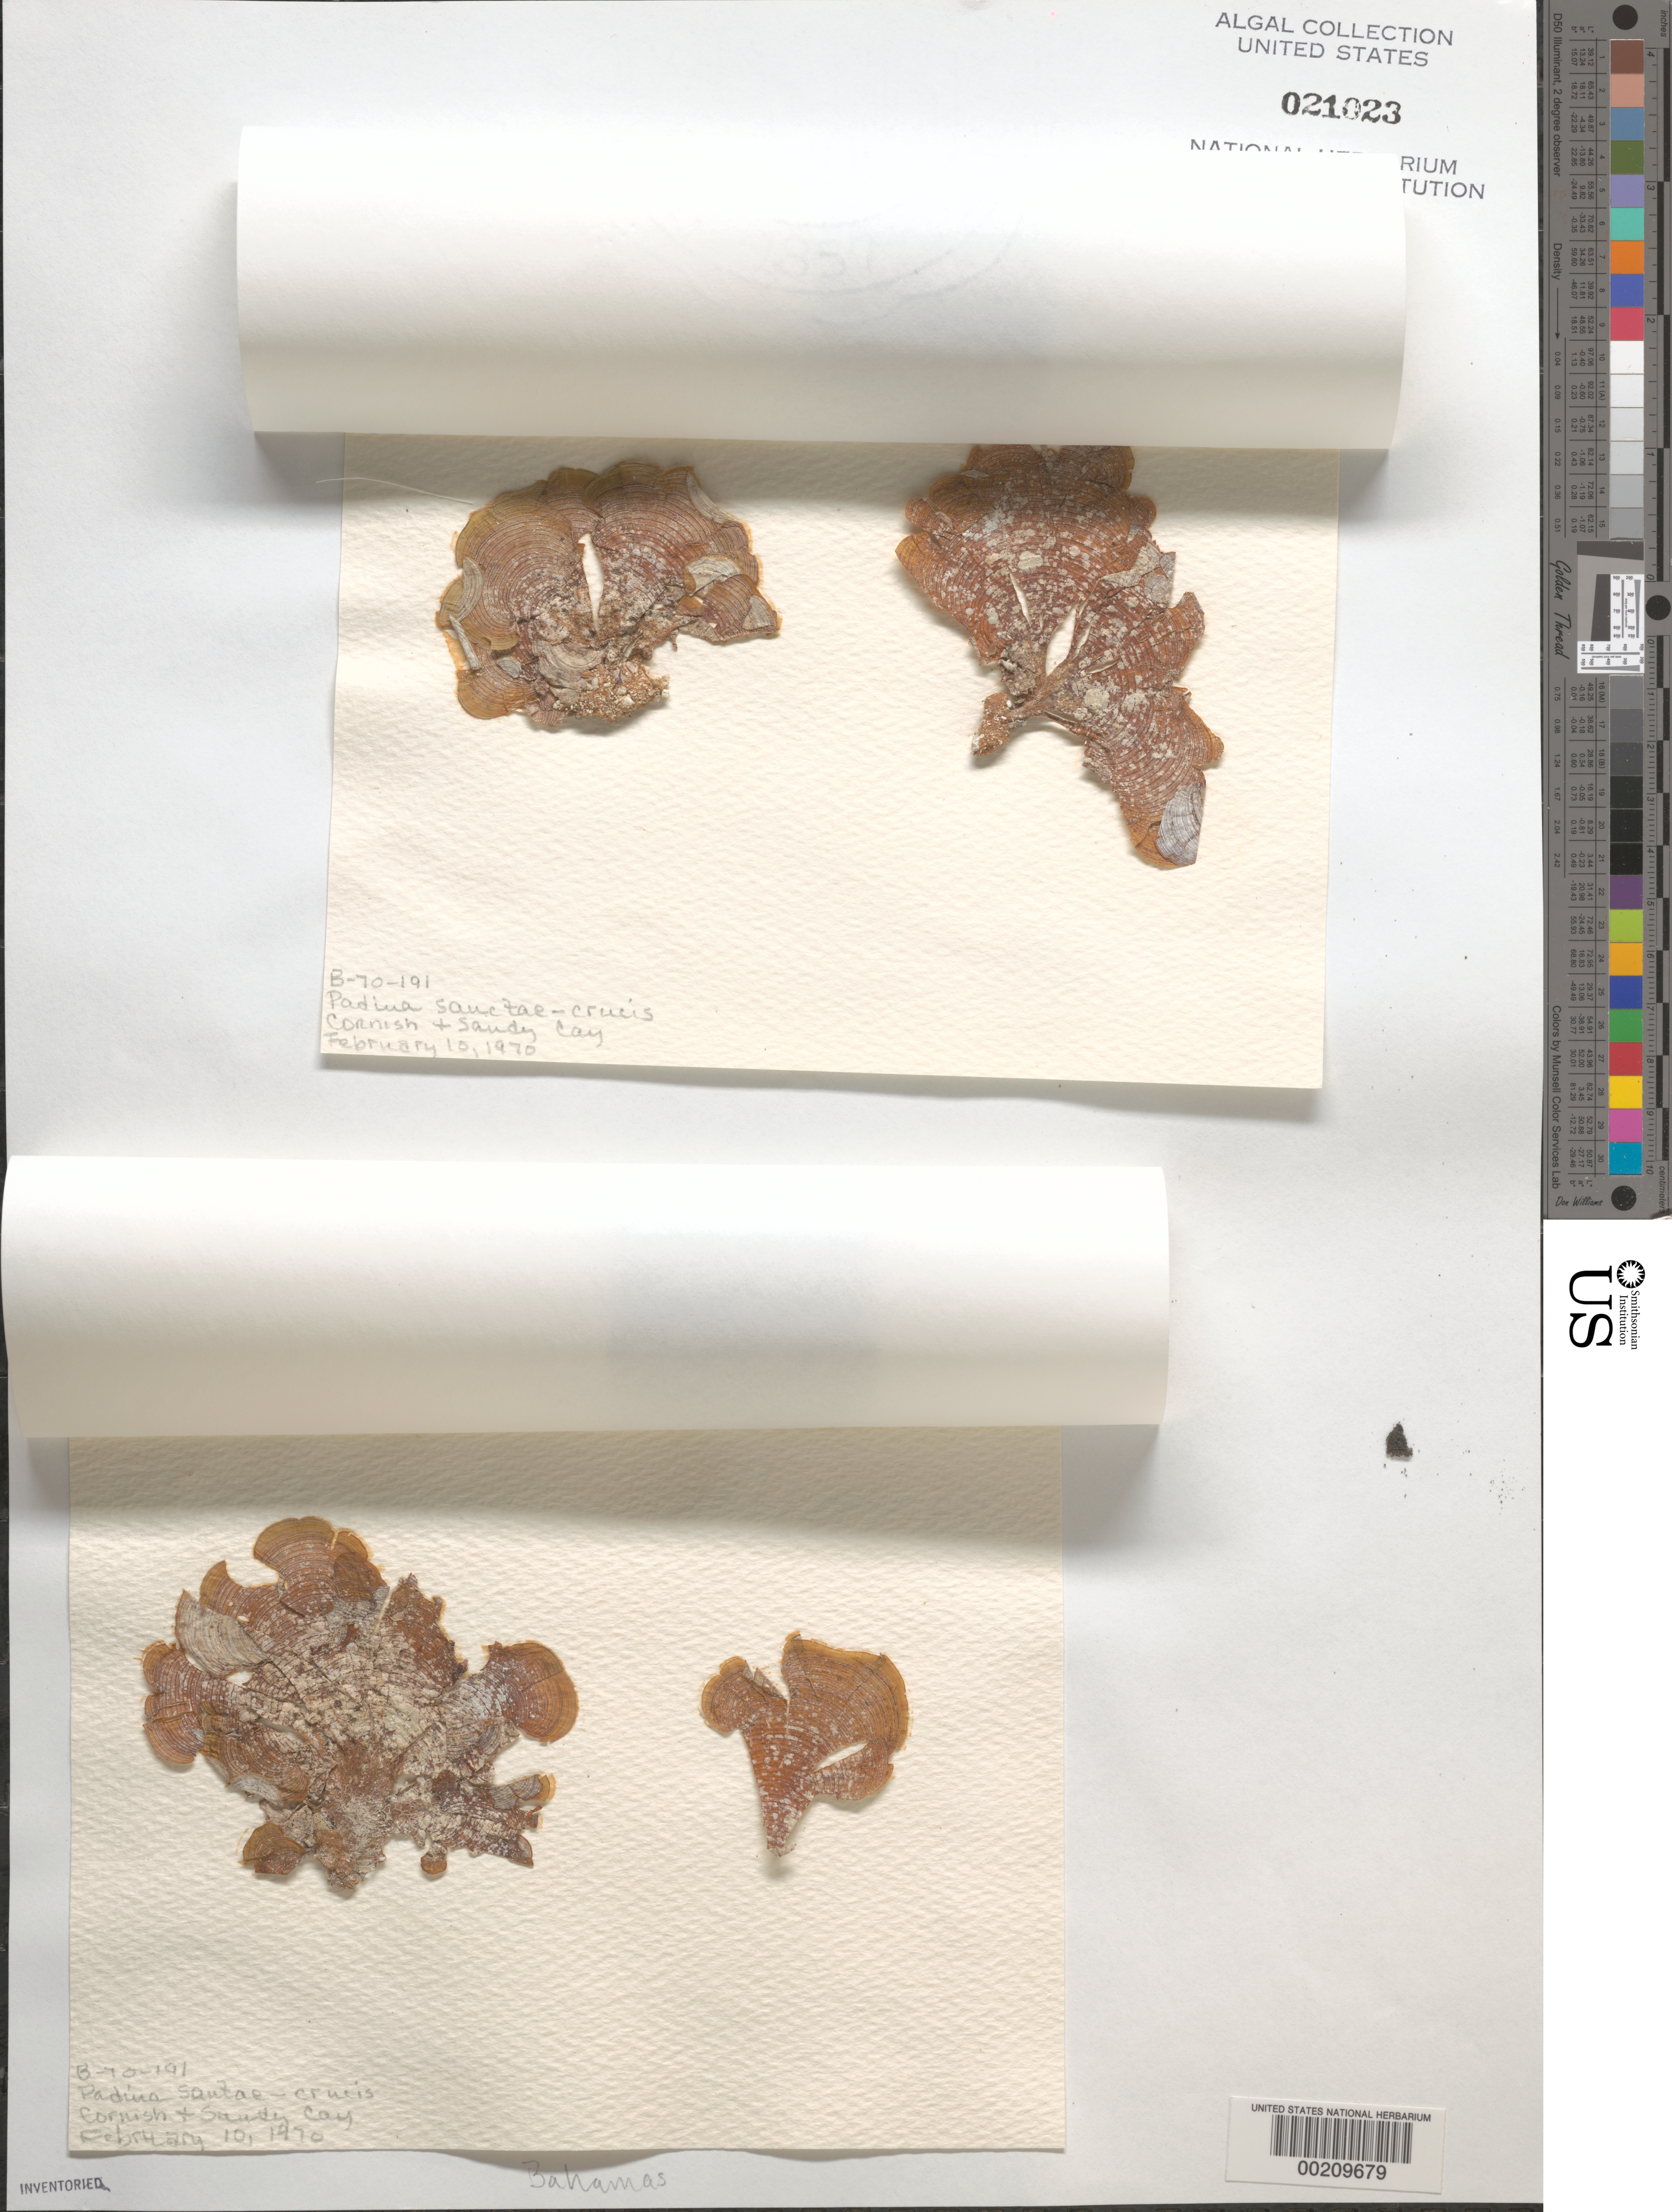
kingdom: Chromista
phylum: Ochrophyta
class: Phaeophyceae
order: Dictyotales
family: Dictyotaceae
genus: Padina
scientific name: Padina sanctae-crucis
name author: Børgesen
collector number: K-70-191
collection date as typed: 10 Feb 1970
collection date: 1970-02-10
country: Bahamas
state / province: Abaco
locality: Cornish and sandy cays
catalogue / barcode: US 21023